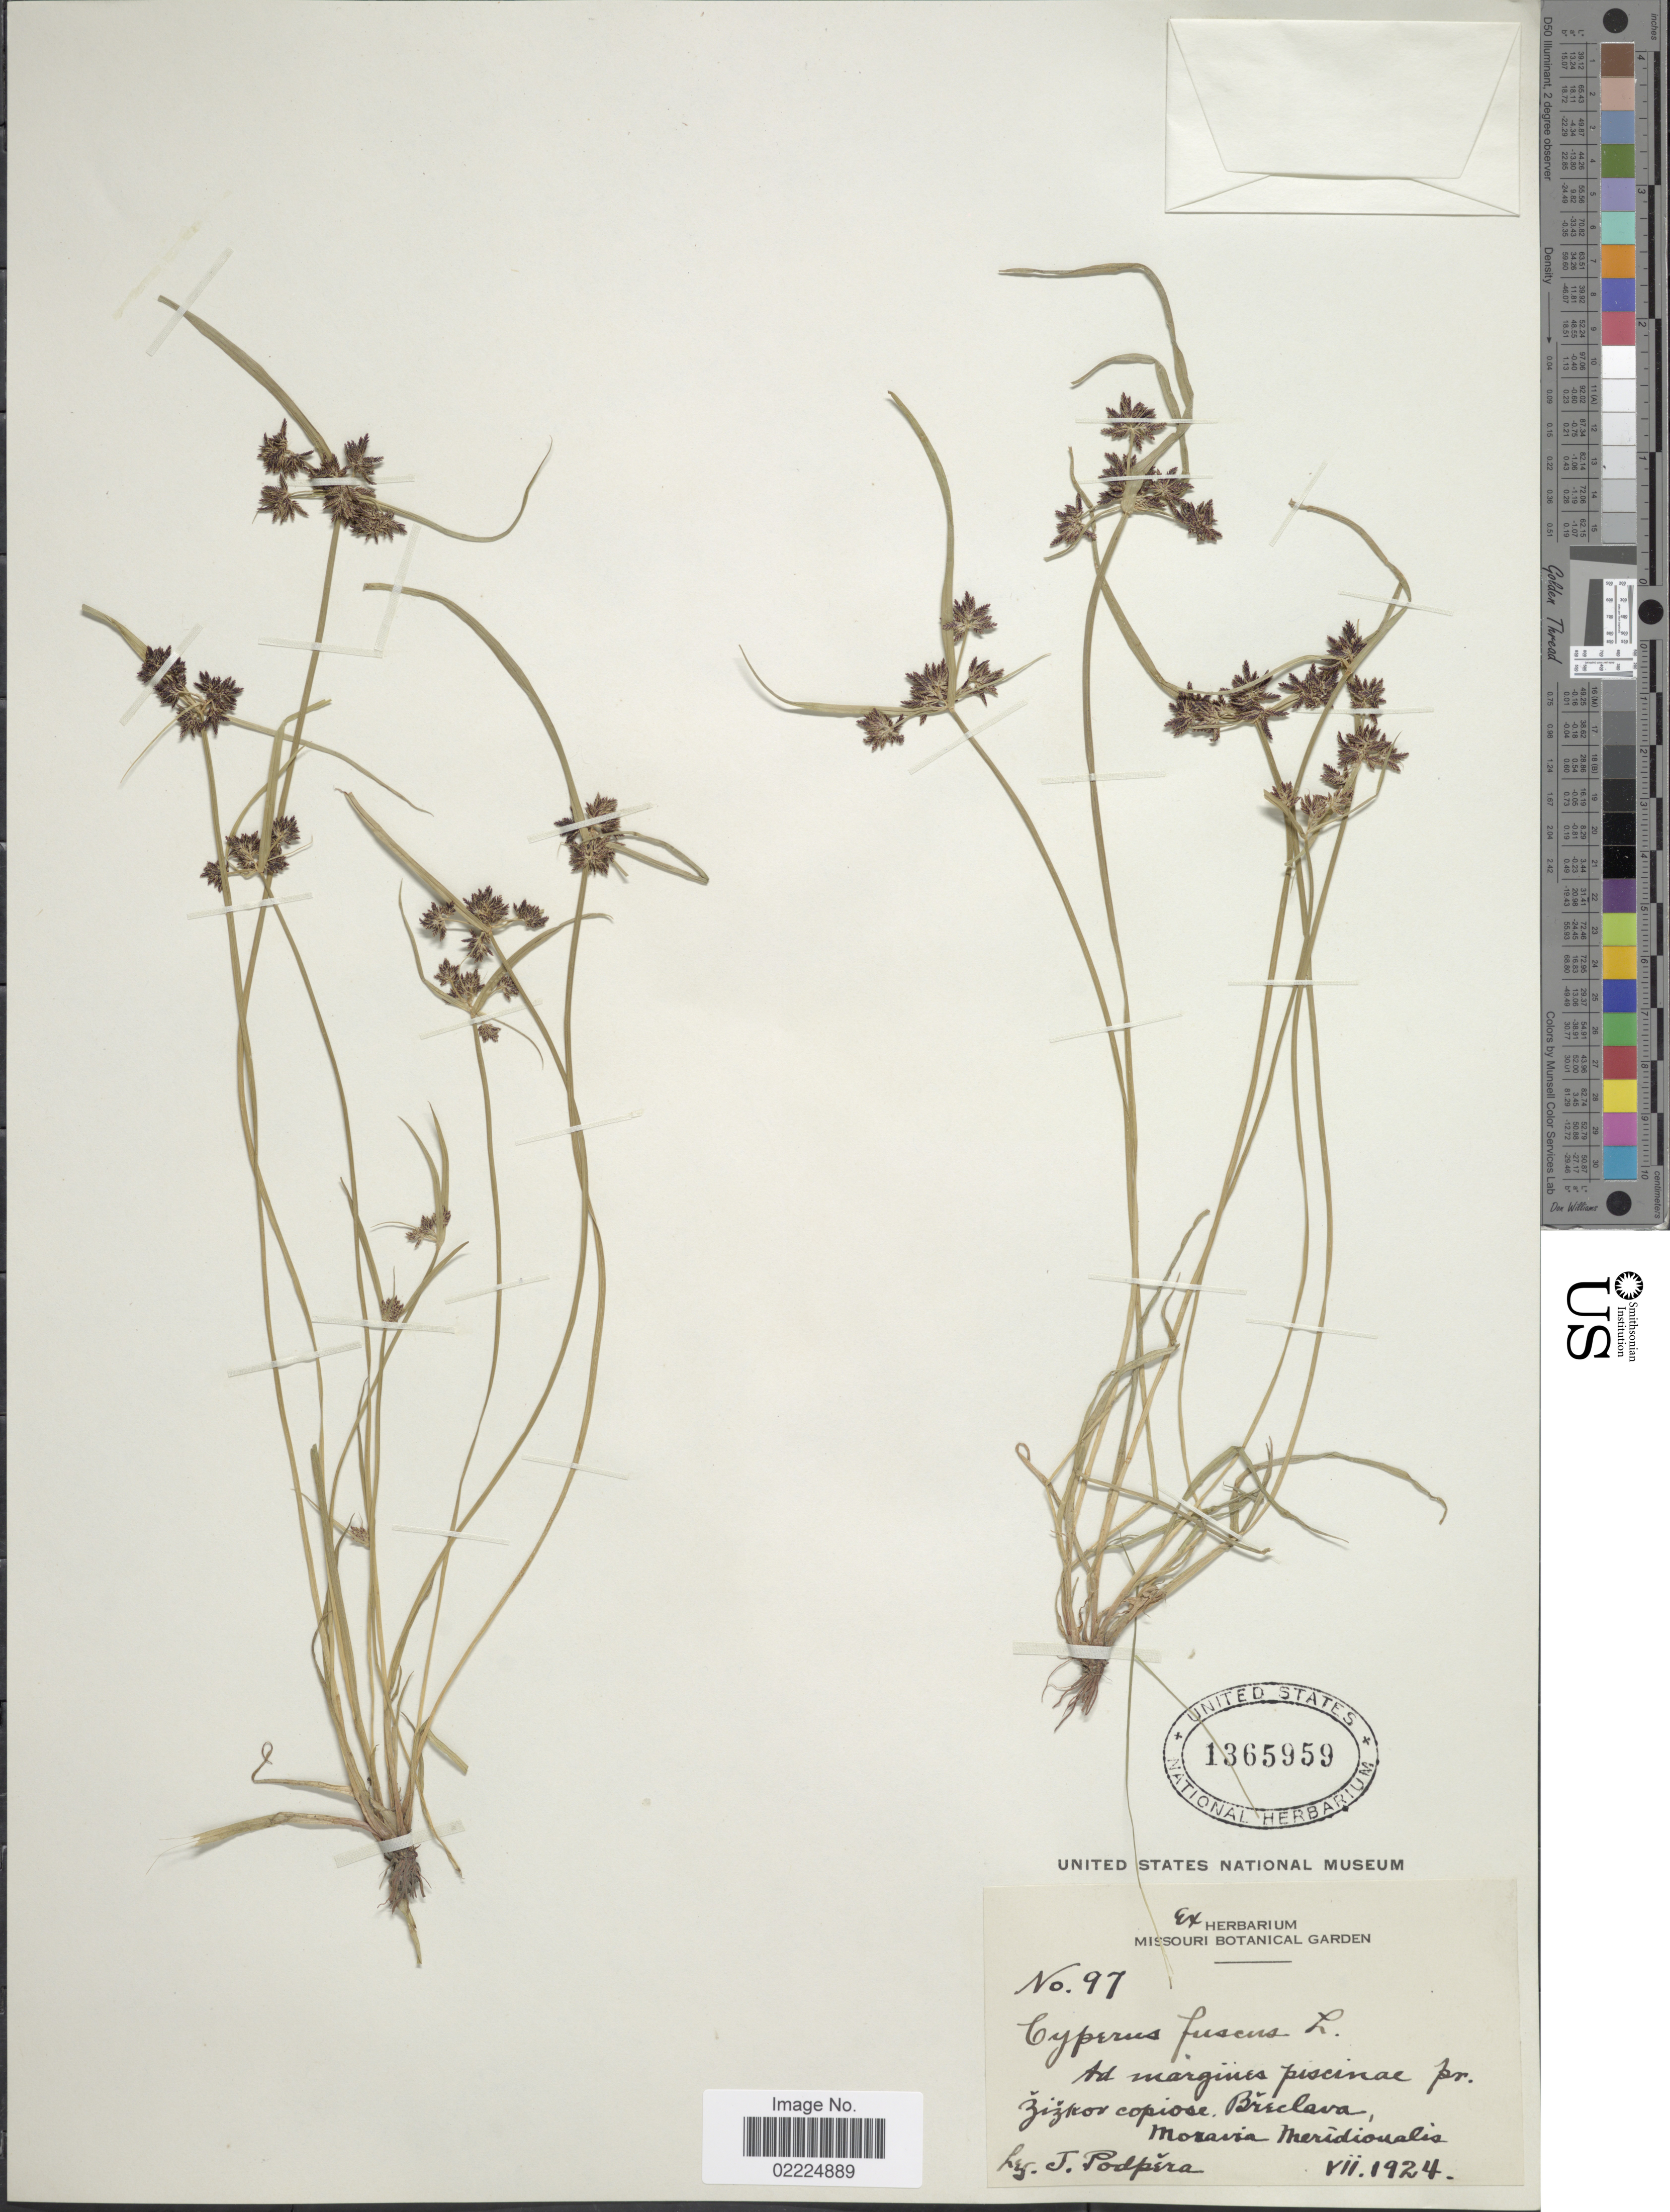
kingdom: Plantae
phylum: Tracheophyta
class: Liliopsida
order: Poales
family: Cyperaceae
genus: Cyperus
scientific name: Cyperus fuscus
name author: L.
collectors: J. Podpera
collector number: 97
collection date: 1924-07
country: Czechia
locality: Ad margines piscinae pr. Zizkov copiose. Brrelava. Moravia Meridionalis. [interpreted]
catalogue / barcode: US 1365959